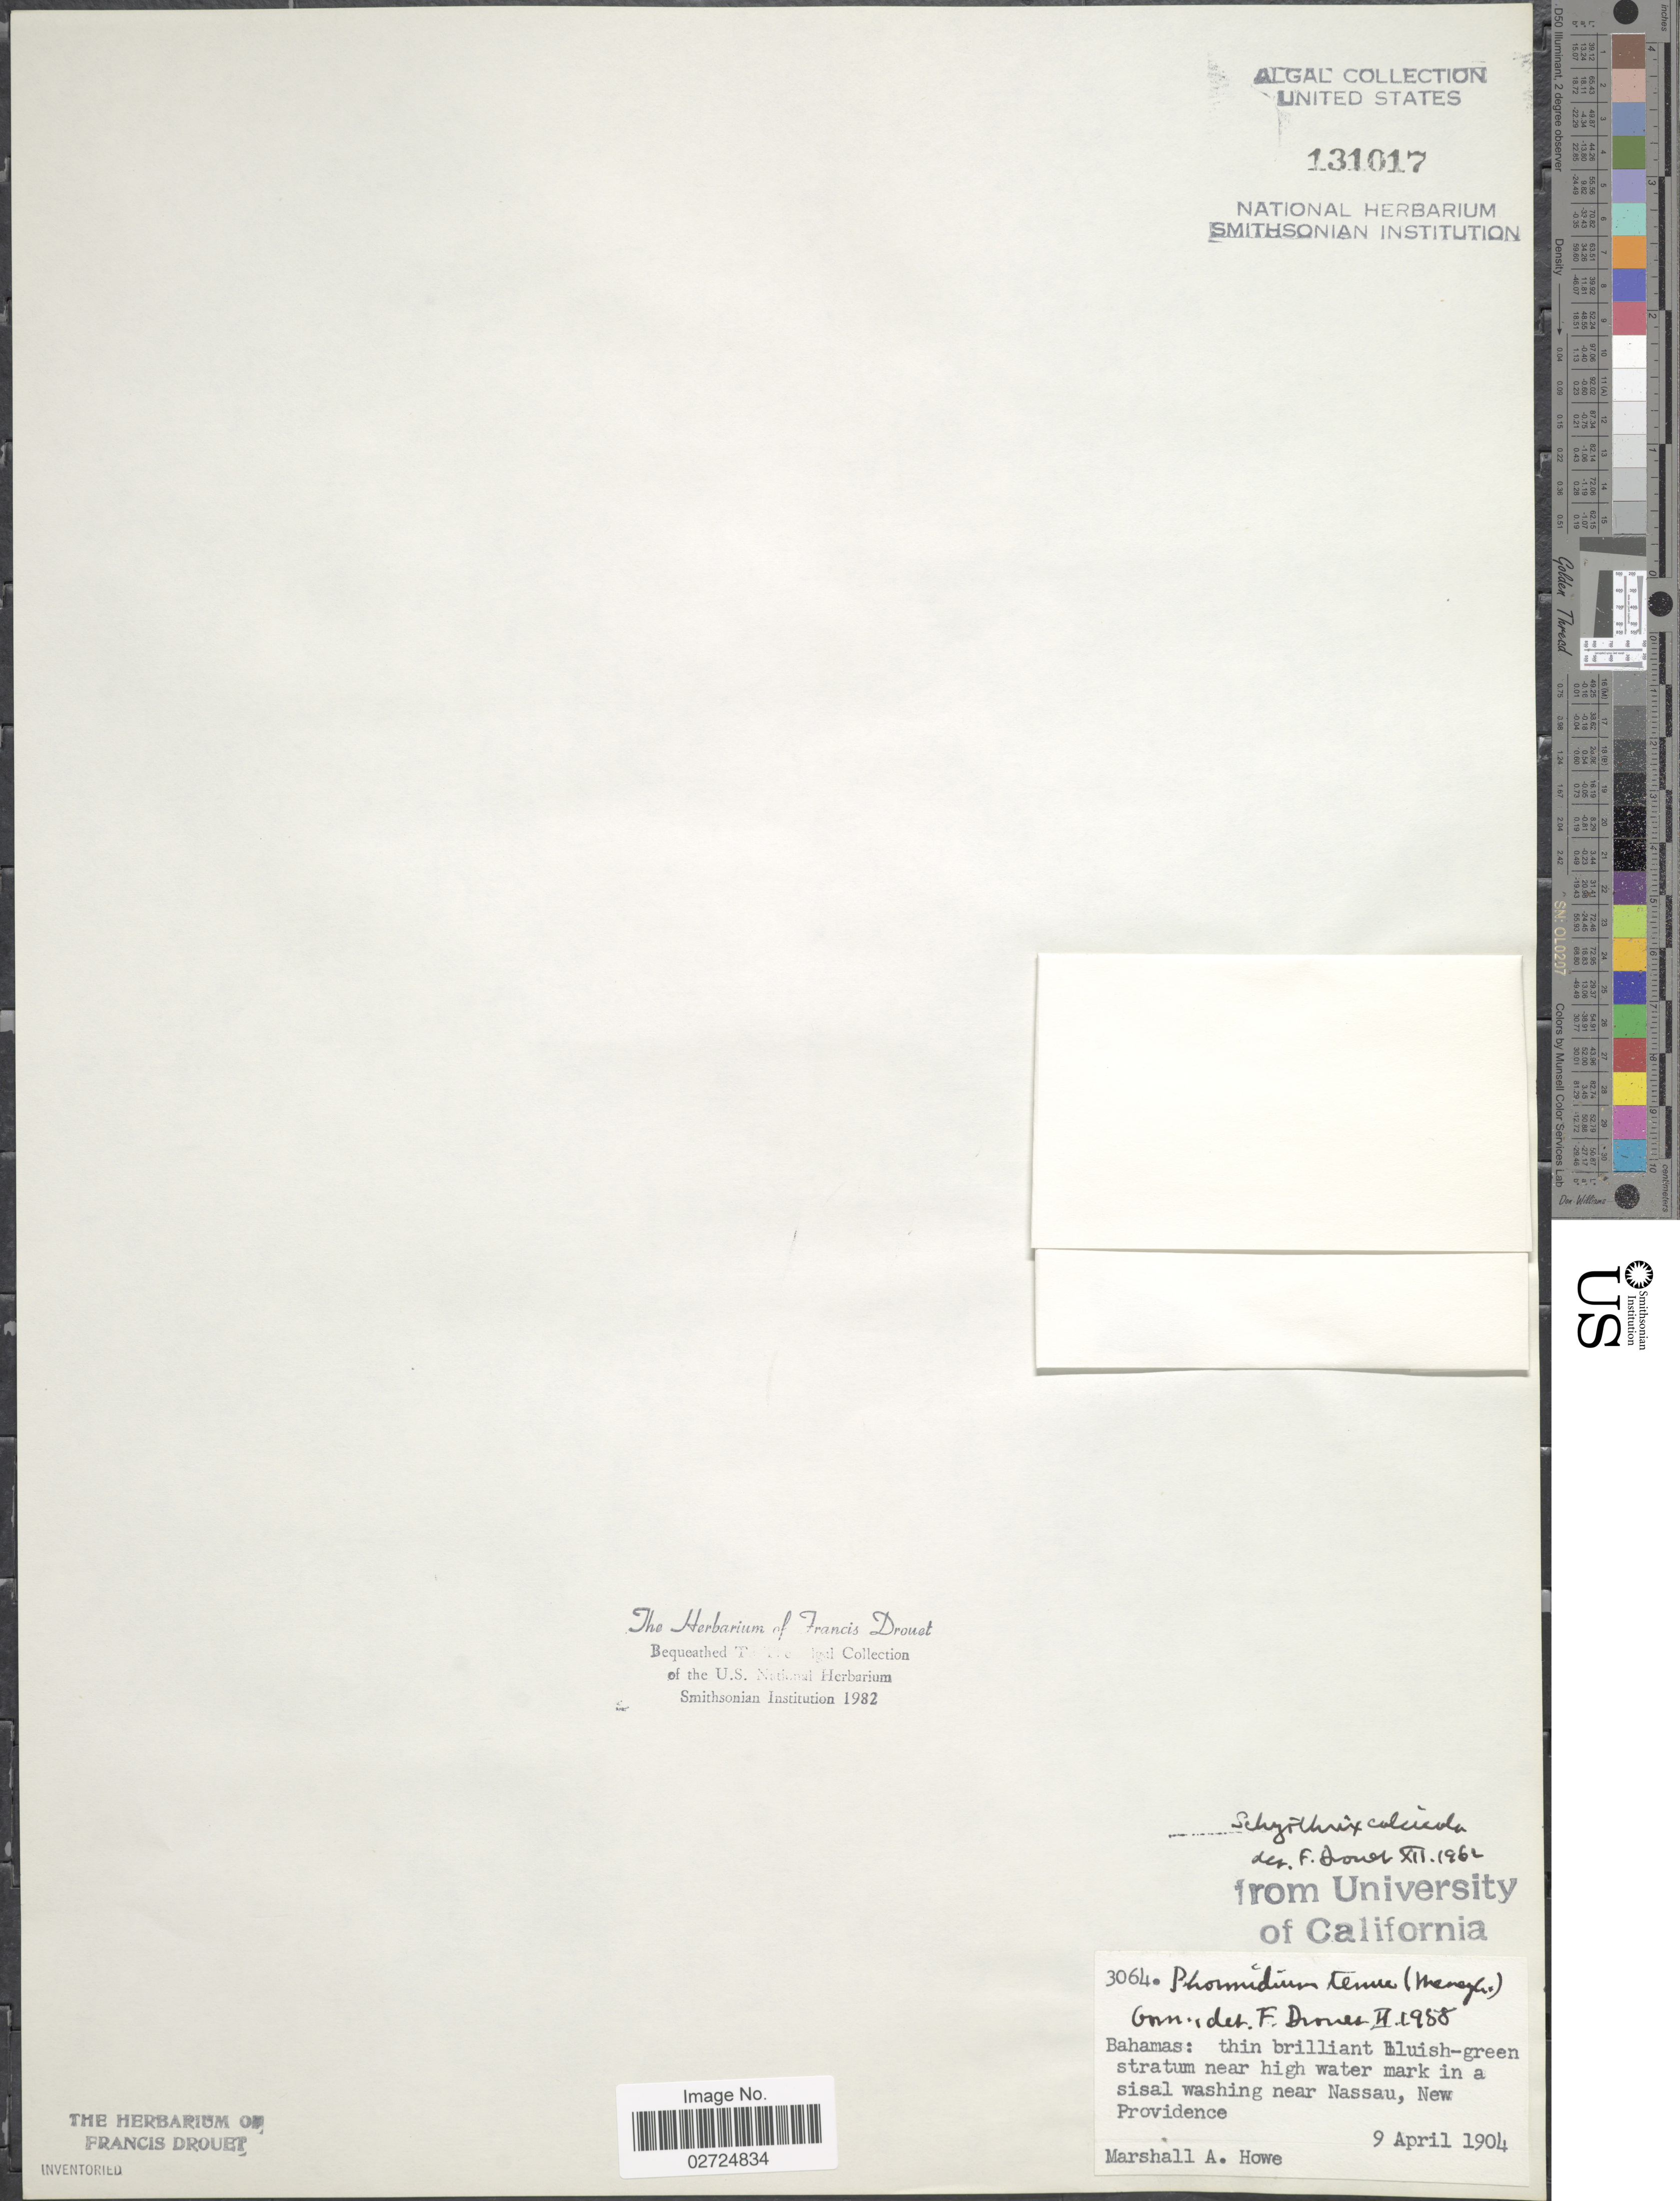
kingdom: Bacteria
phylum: Cyanobacteria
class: Cyanobacteriia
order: Leptolyngbyales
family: Trichocoleusaceae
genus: Schizothrix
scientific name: Schizothrix calcicola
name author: Gomont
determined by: Drouet, F. E.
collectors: M. A. Howe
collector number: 3064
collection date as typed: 09 April 1904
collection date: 1904-04-09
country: Bahamas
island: New Providence Island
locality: Nassau, New Providence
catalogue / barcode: US 131017